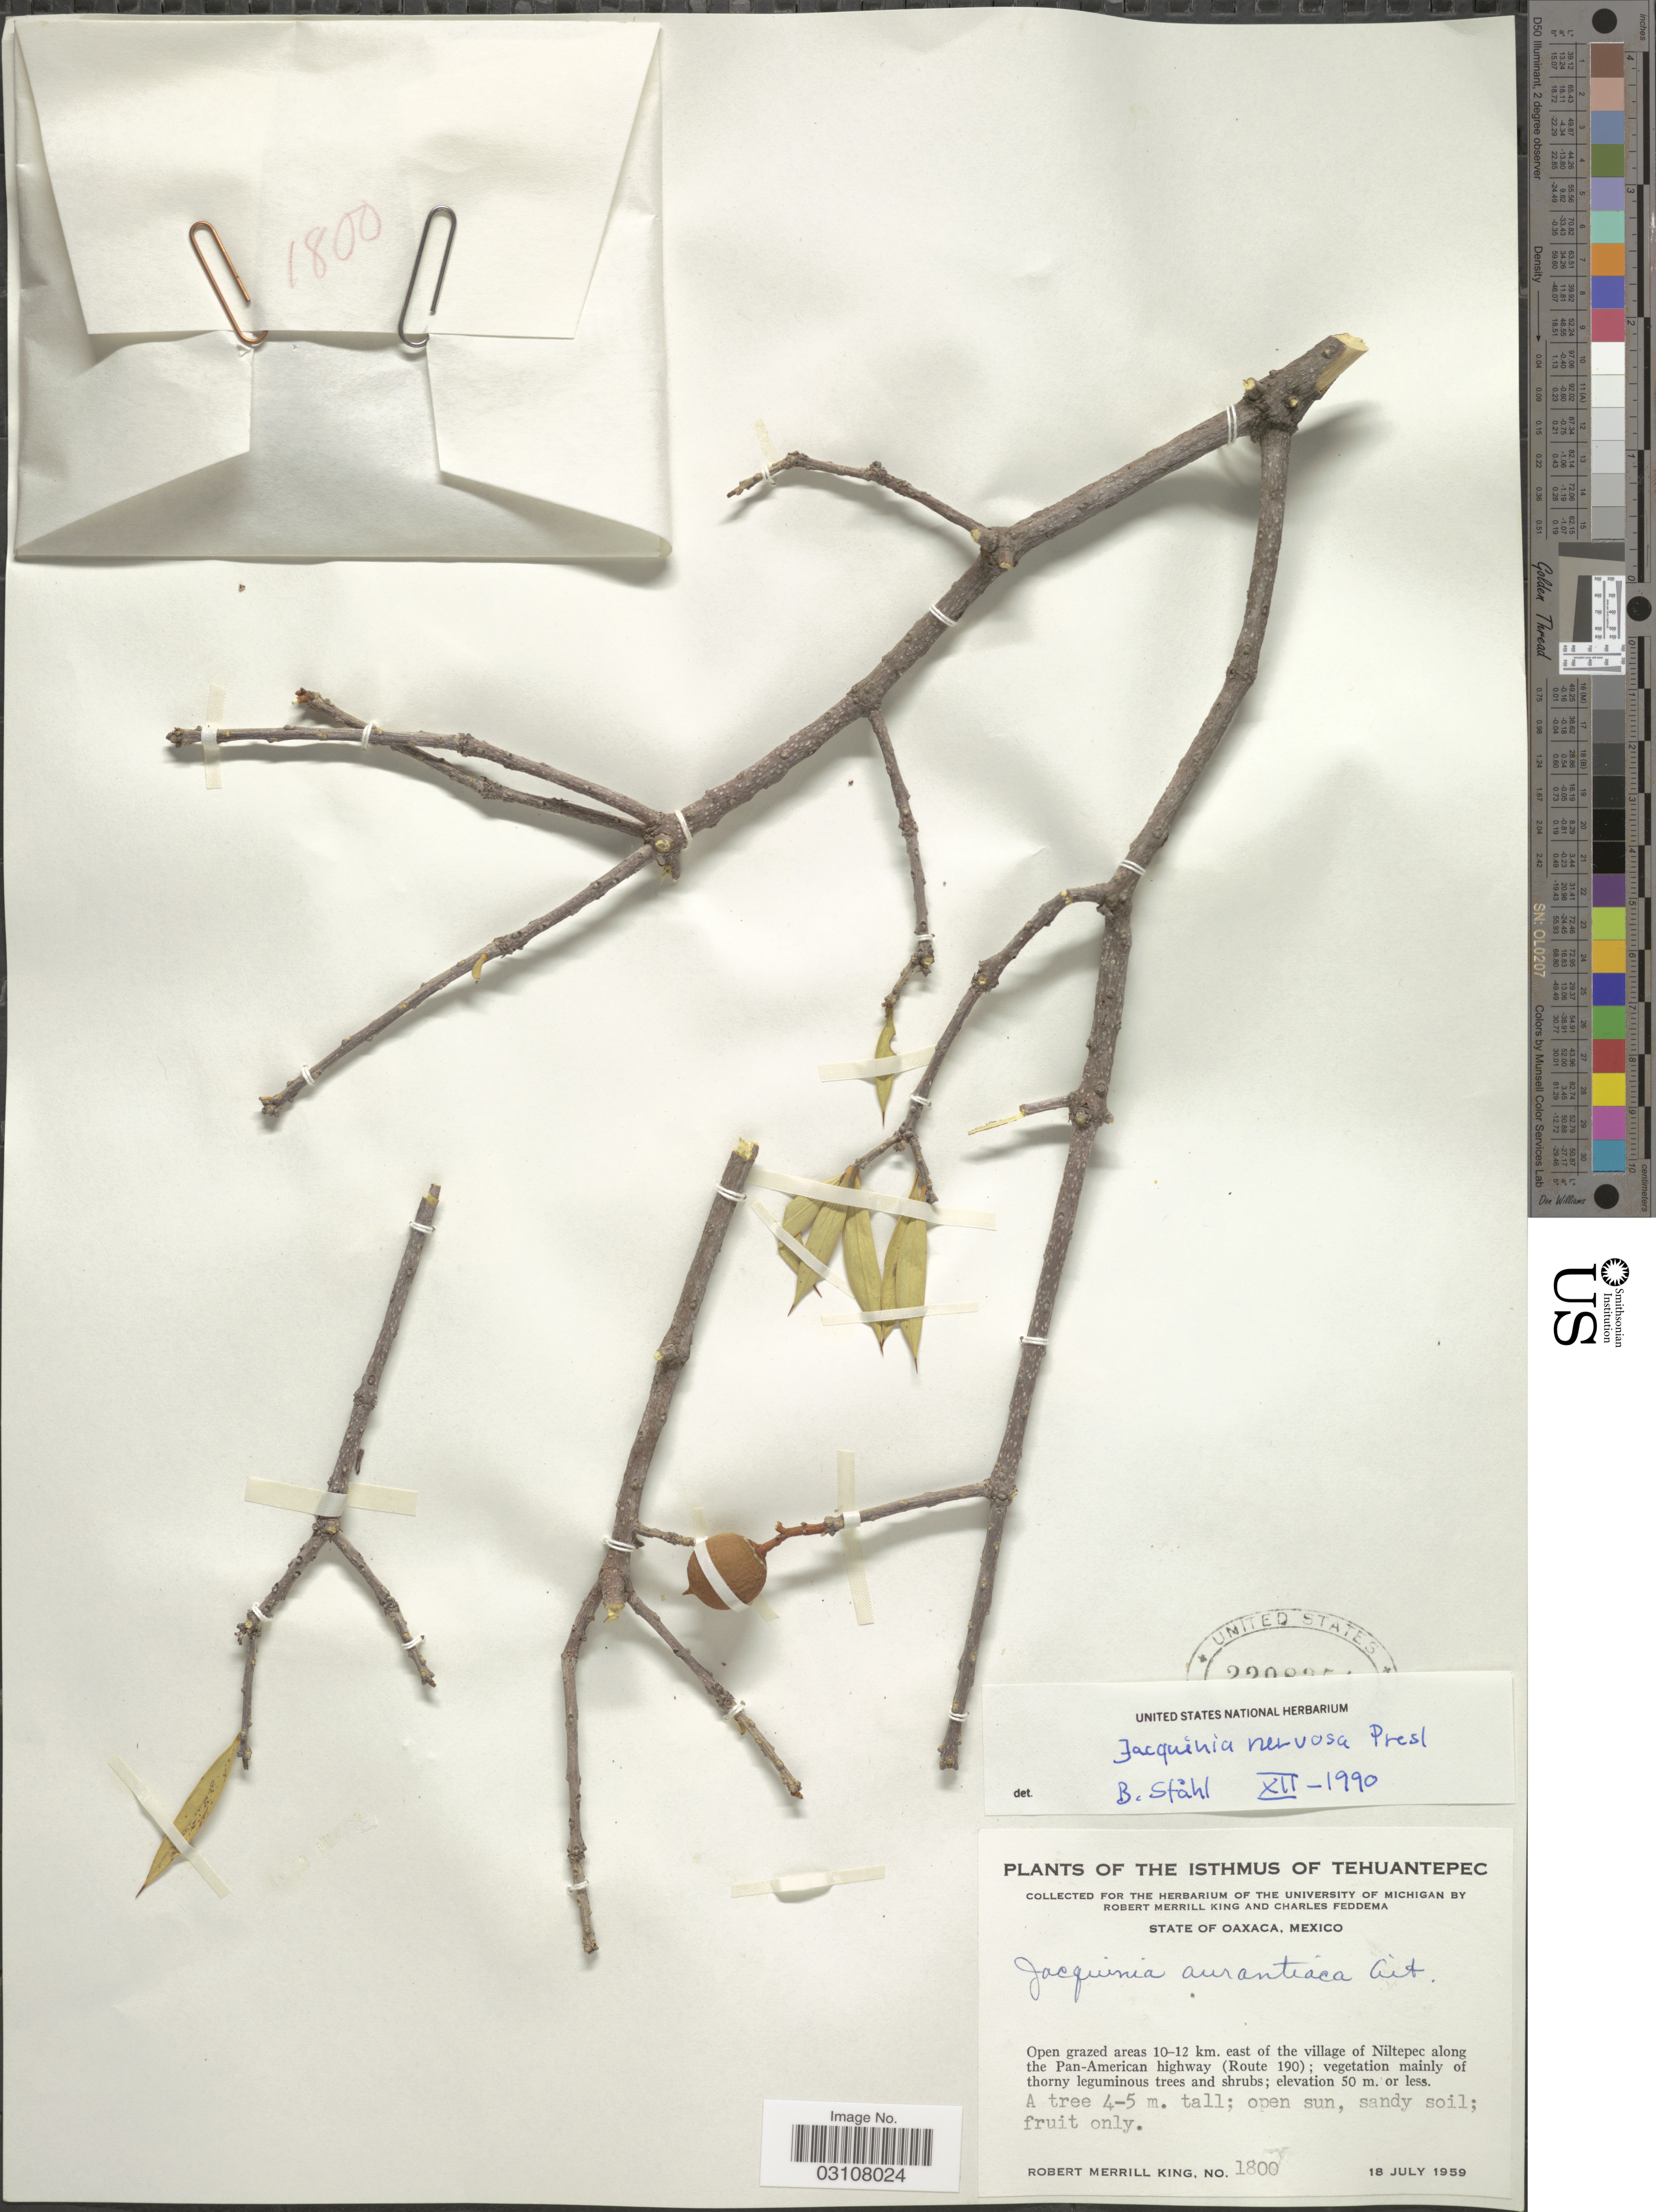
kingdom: Plantae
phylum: Tracheophyta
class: Magnoliopsida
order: Ericales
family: Primulaceae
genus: Jacquinia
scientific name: Jacquinia nervosa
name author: C. Presl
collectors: R. M. King & C. Feddema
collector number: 1800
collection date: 1959-07-18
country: Mexico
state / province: Oaxaca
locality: Tehuantepec. 10-12 km. east of the village of Niltepec along the Pan-American highway (Route 190).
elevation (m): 50